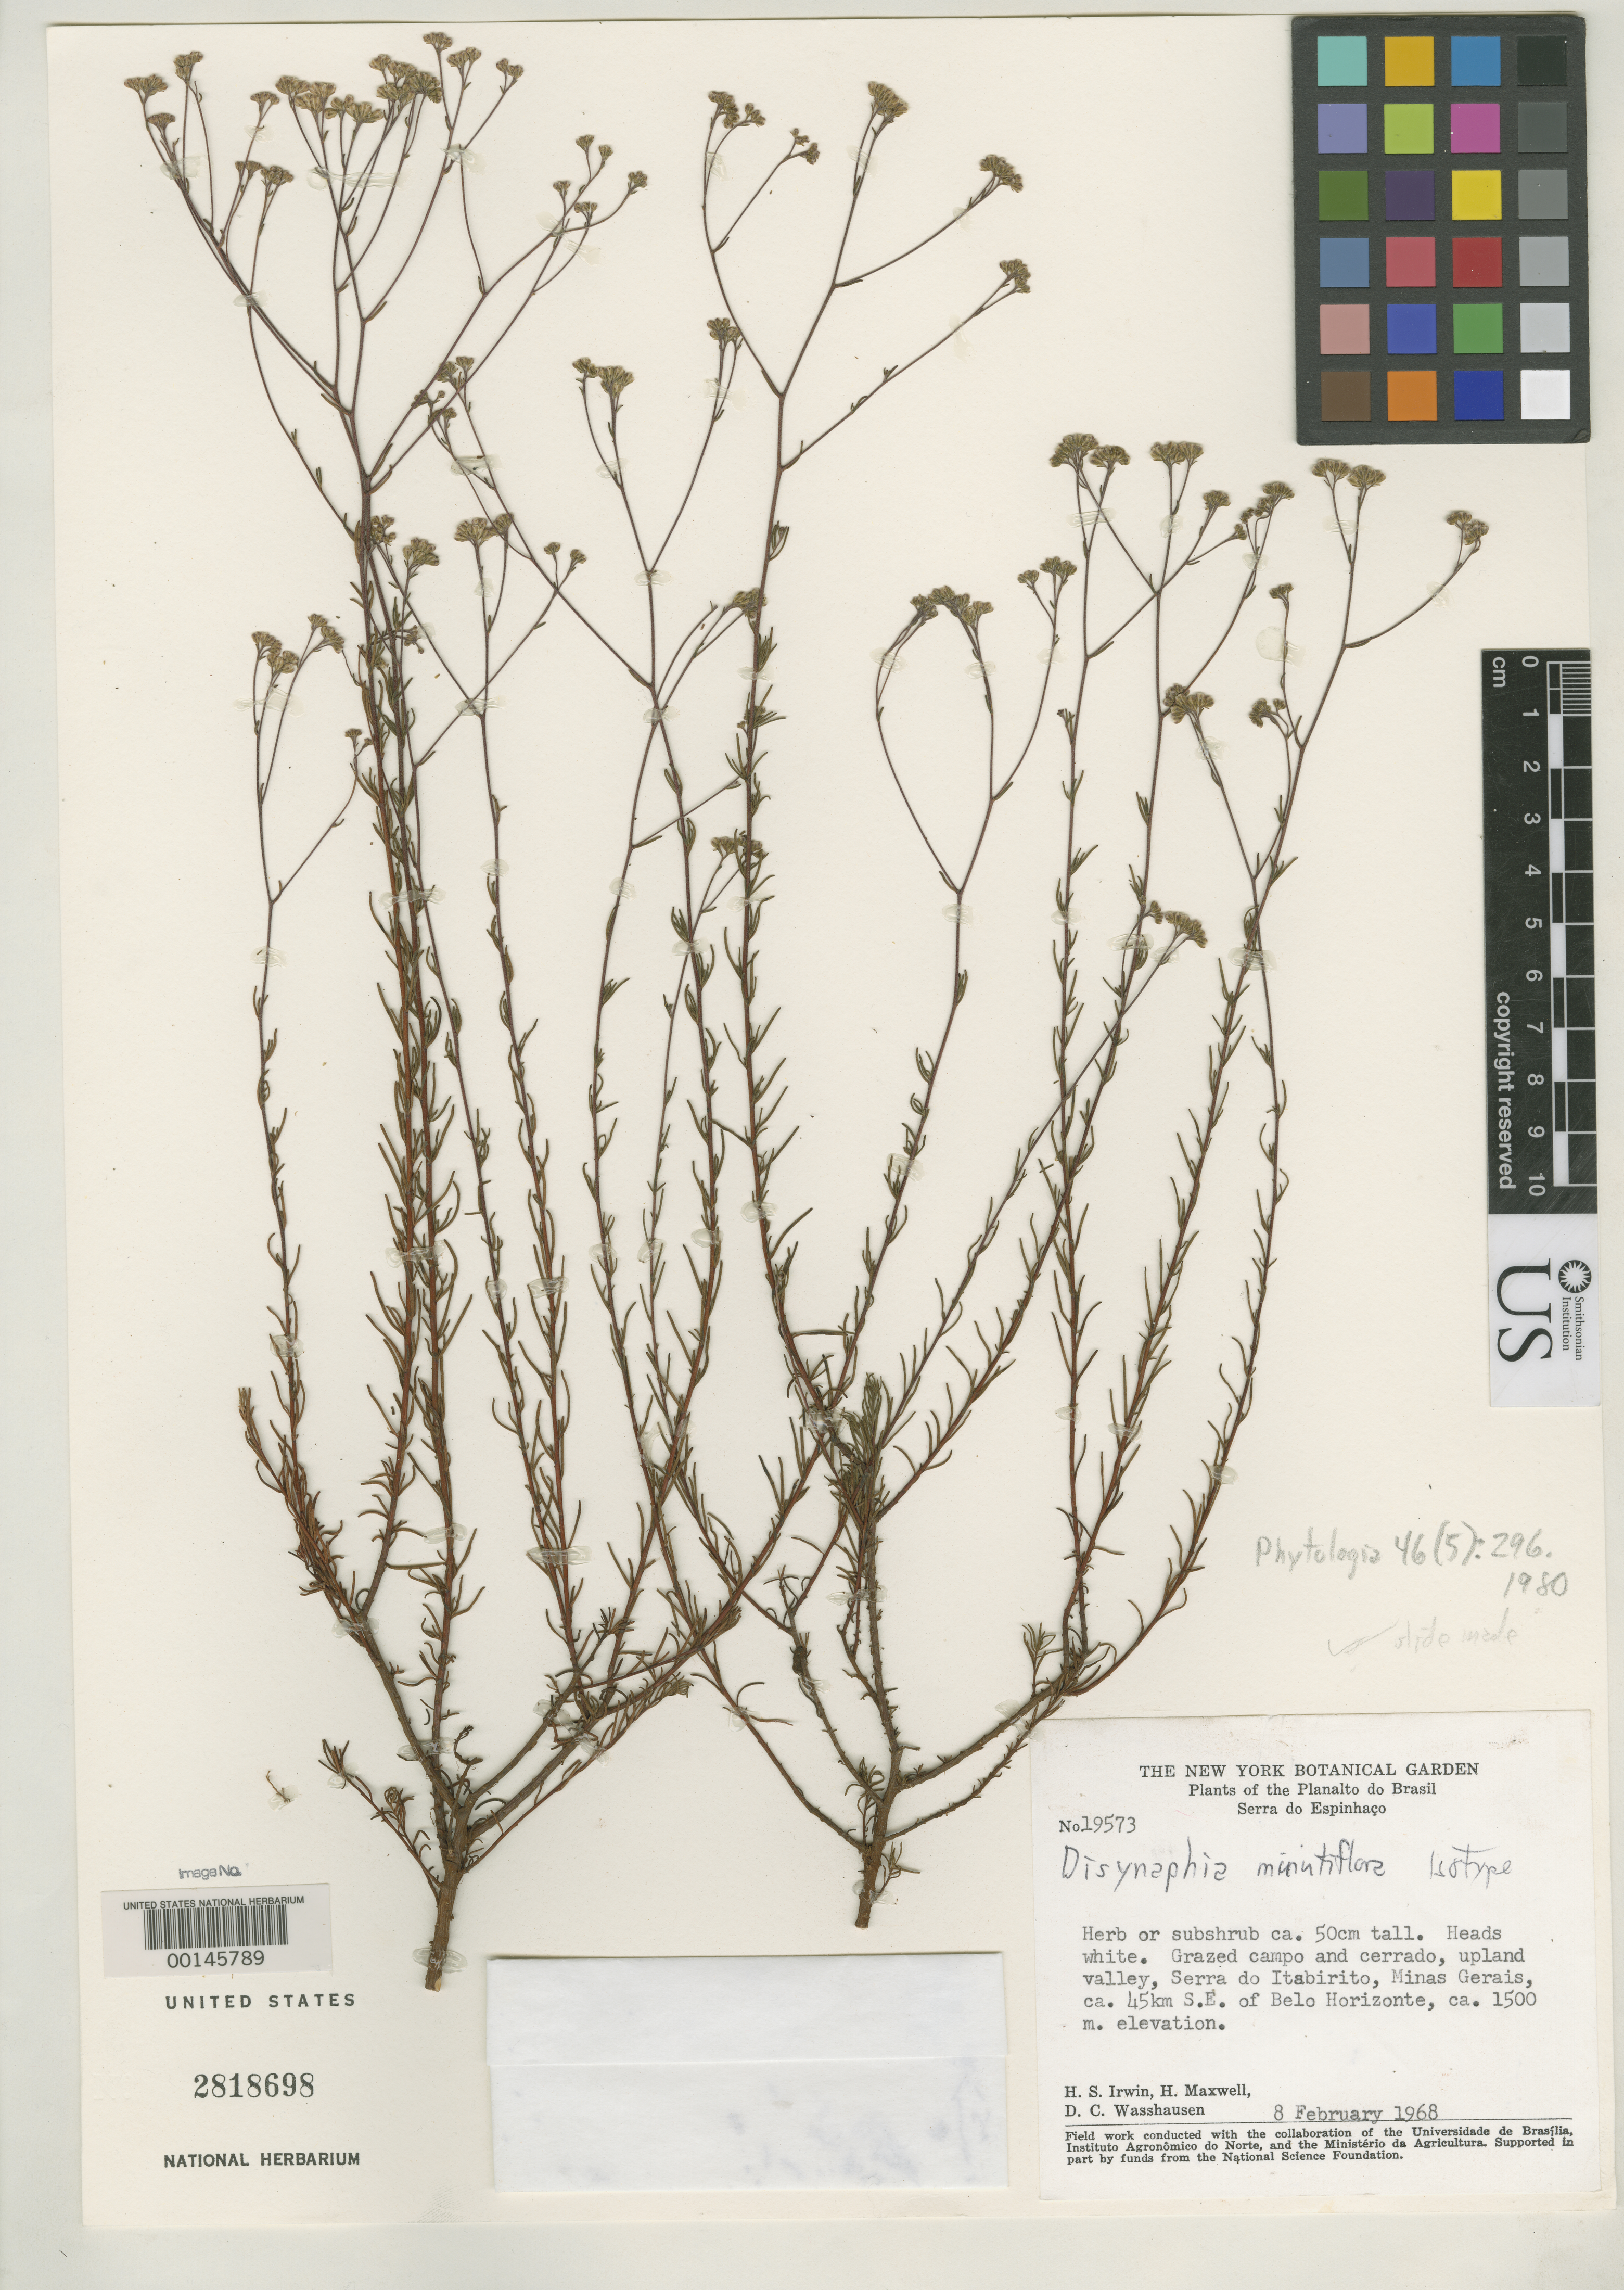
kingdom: Plantae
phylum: Tracheophyta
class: Magnoliopsida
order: Asterales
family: Asteraceae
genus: Disynaphia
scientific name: Disynaphia minutiflora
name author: R.M. King & H. Rob.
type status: Isotype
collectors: H. Irwin, H. Maxwell & D. C. Wasshausen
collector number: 19573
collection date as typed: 08 Feb 1968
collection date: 1968-02-08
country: Brazil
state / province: Minas Gerais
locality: Planalto do Brasil, Serra do Espinhaço. Serra do Itabirito, Minas Gerais, ca. 45 km SE of Belo Horizonte.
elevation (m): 1500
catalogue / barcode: US 2818698